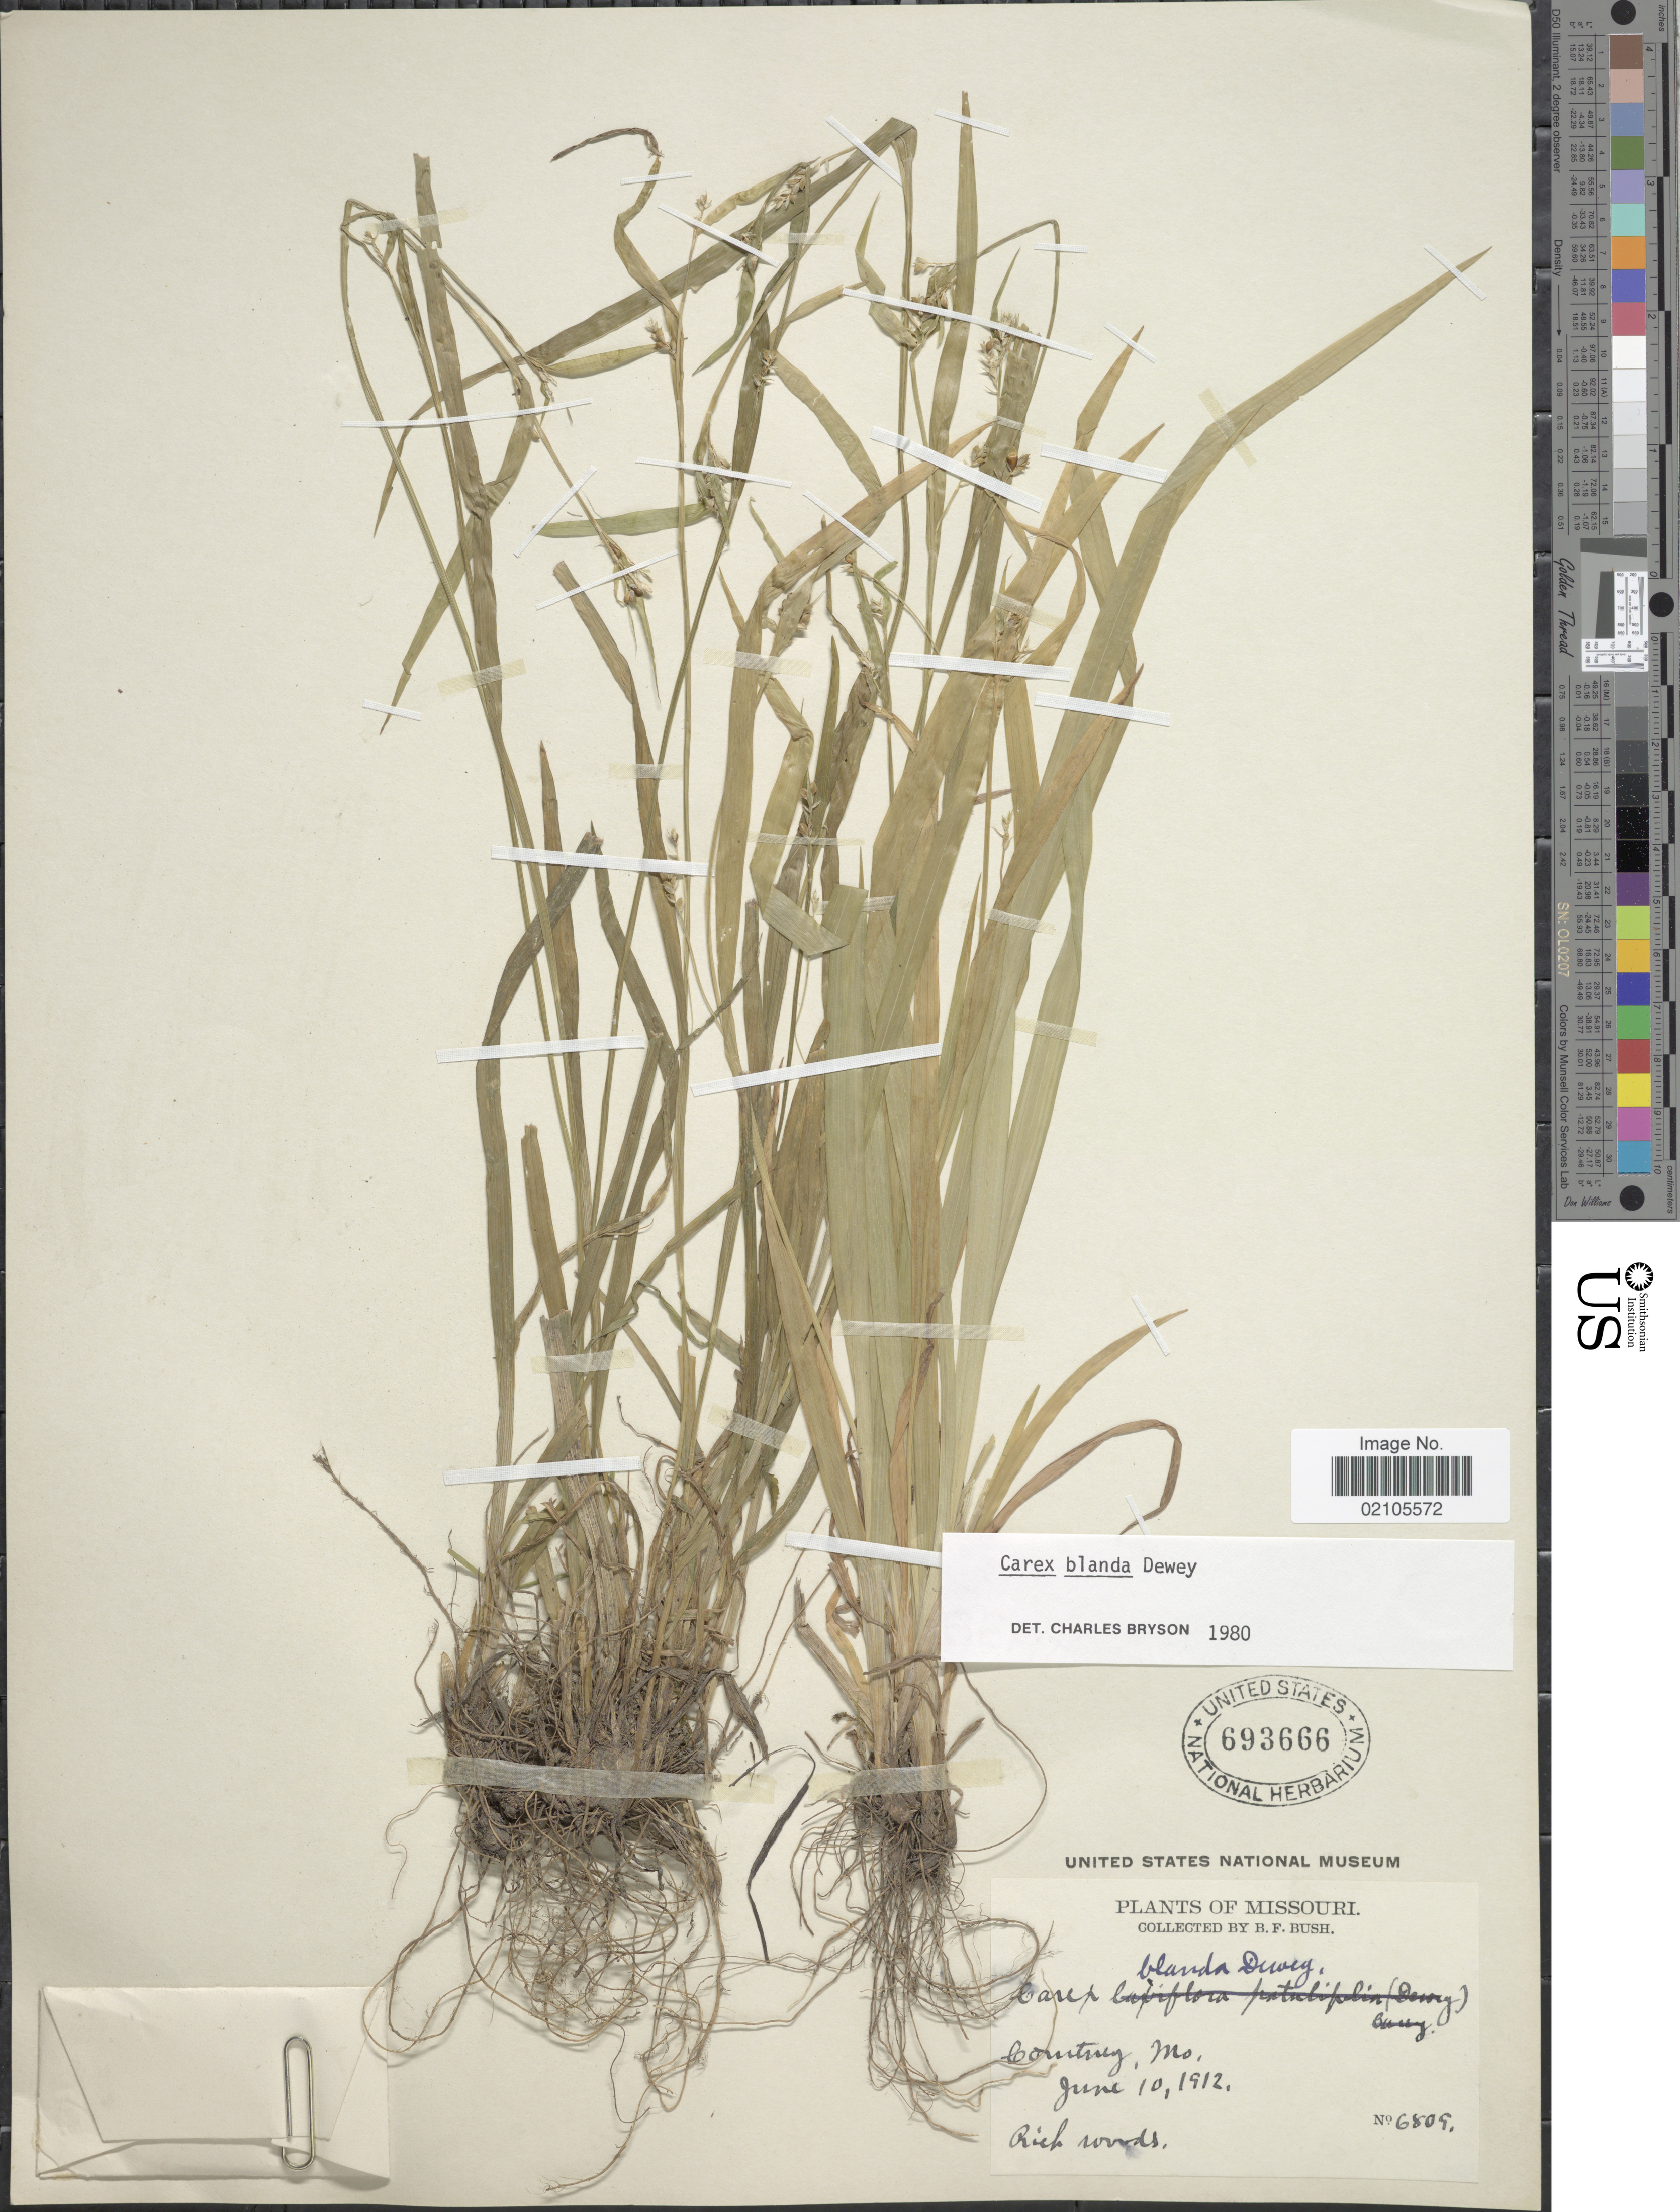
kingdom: Plantae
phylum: Tracheophyta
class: Liliopsida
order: Poales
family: Cyperaceae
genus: Carex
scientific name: Carex blanda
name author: Dewey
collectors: B. F. Bush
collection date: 1912-06-10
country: United States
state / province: Missouri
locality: Courtney, Mo.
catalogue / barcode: US 693666